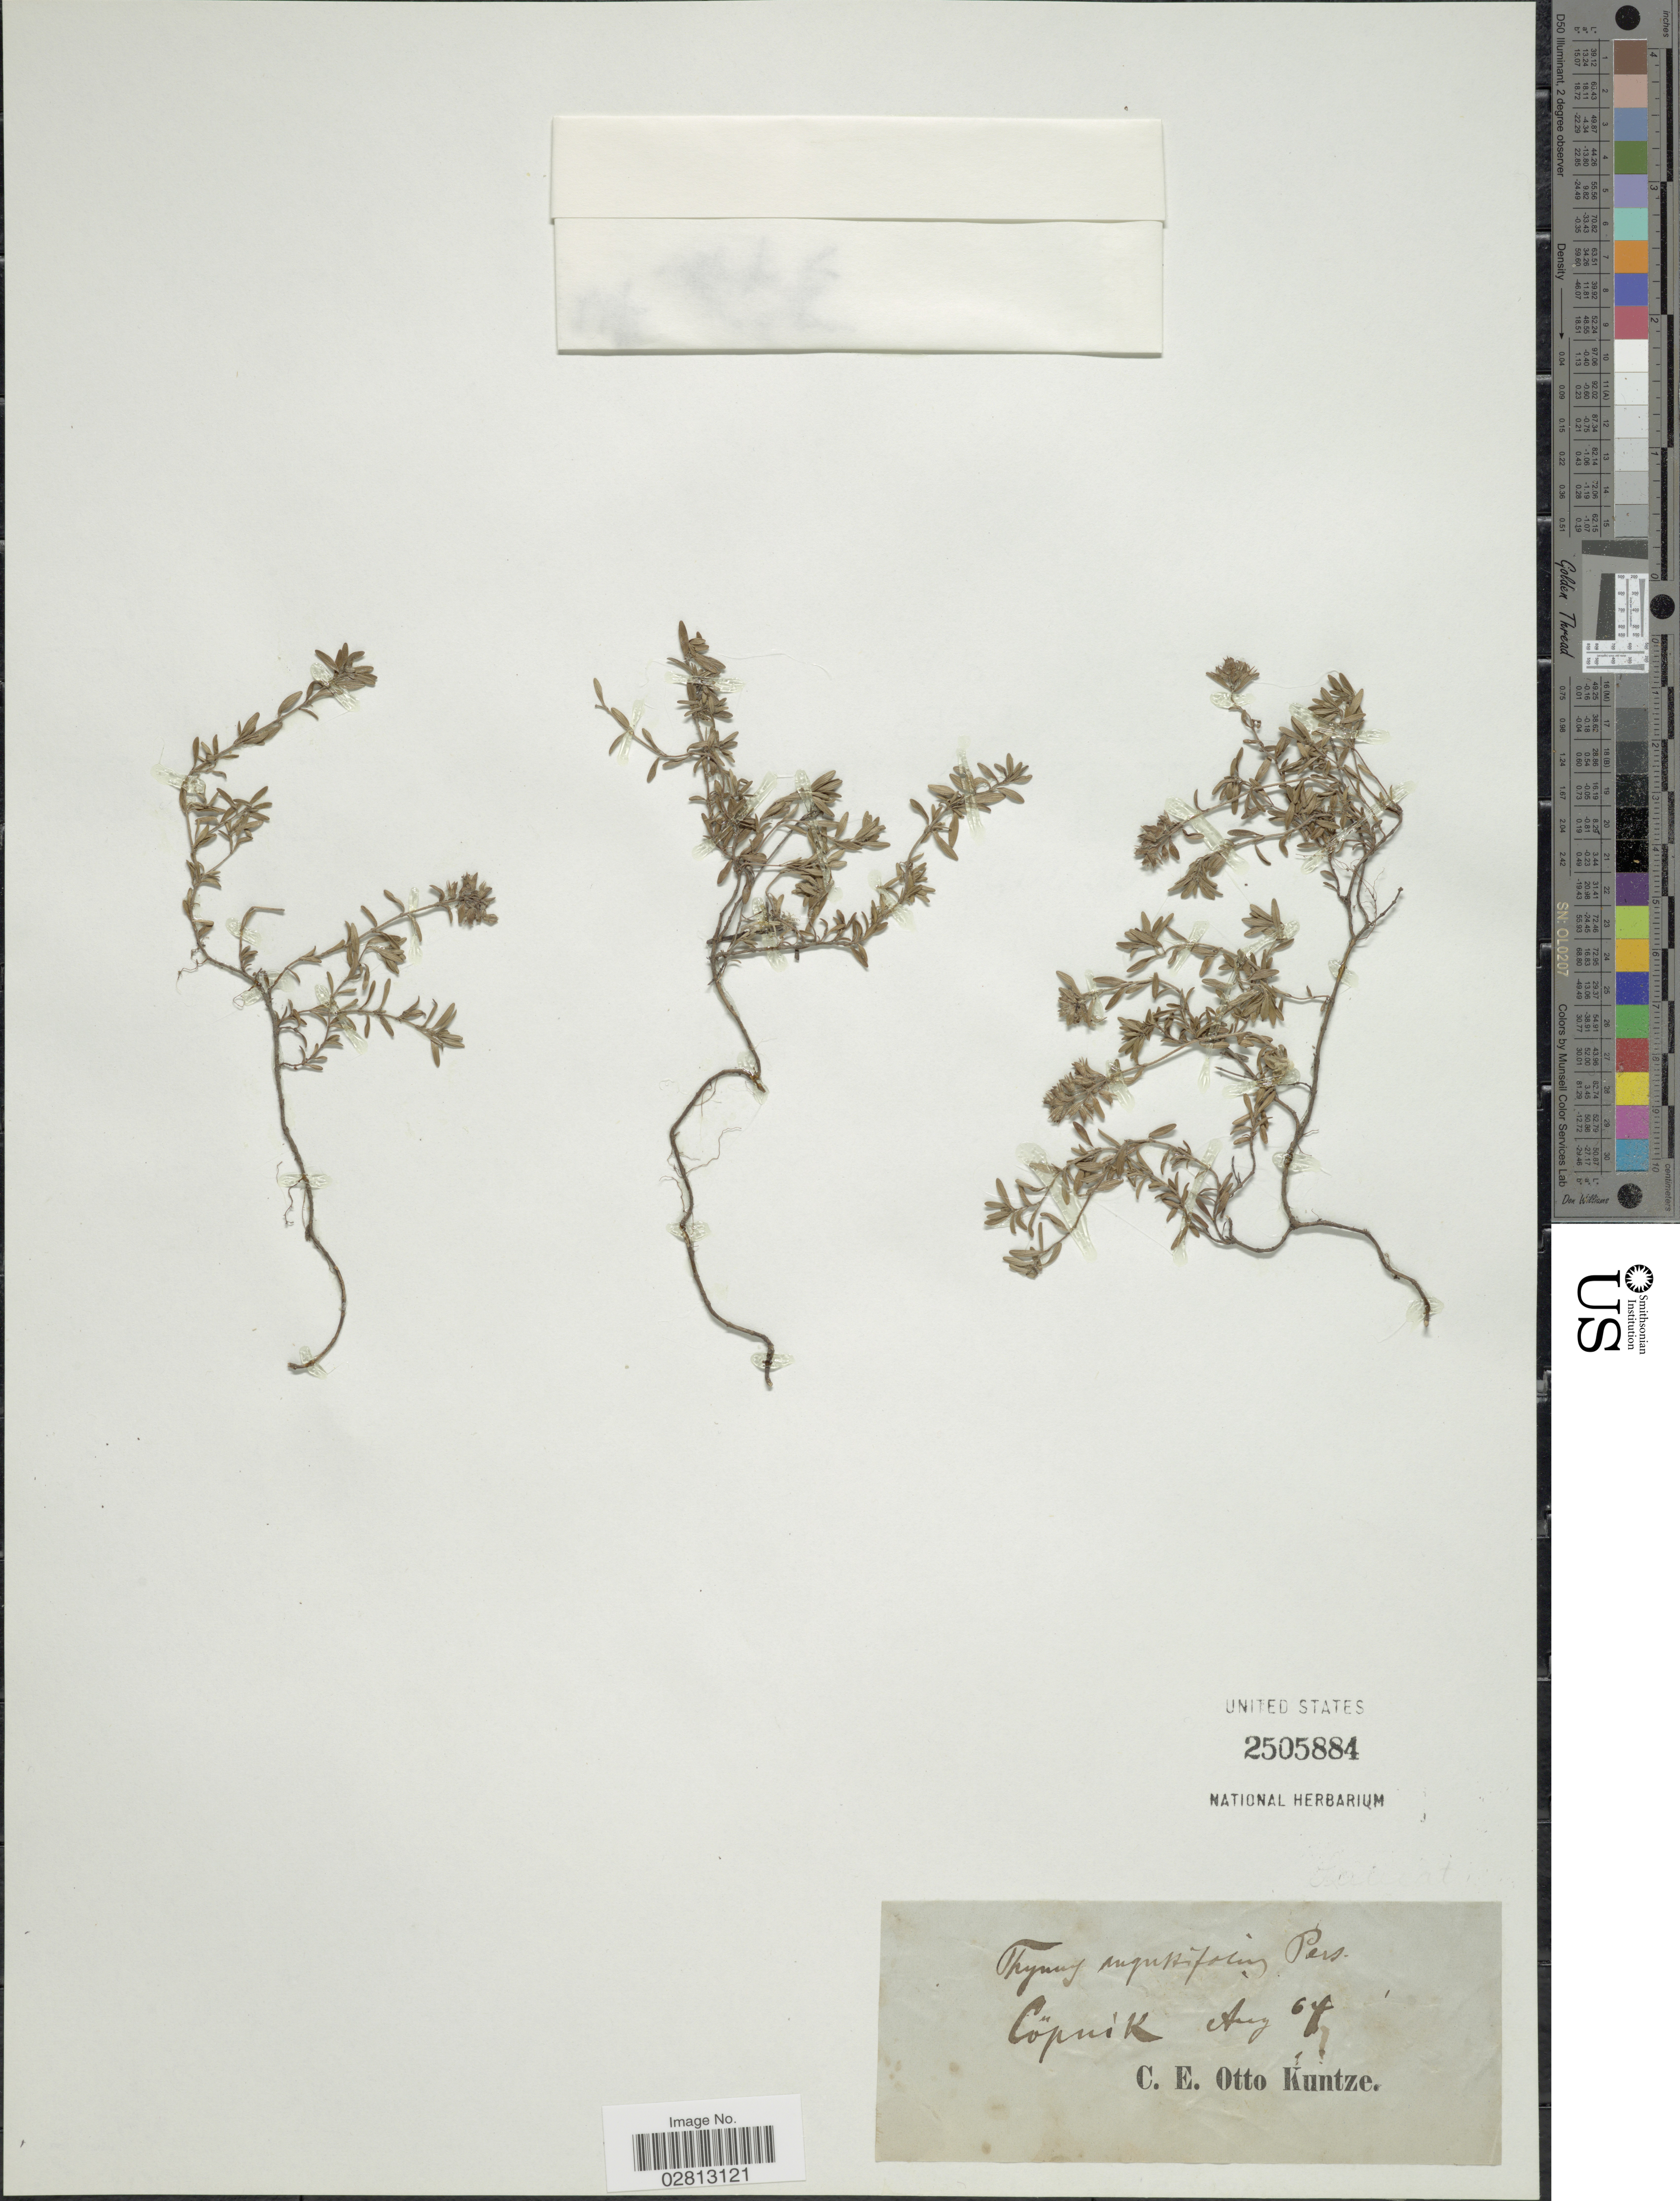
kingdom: Plantae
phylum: Tracheophyta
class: Magnoliopsida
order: Lamiales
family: Lamiaceae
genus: Thymus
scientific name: Thymus angustifolius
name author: Pers.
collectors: C.E.O. Kuntze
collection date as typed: Transcribed d/m/y: /8/64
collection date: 1864-08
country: Germany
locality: Cöpnik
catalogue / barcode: US 2505884